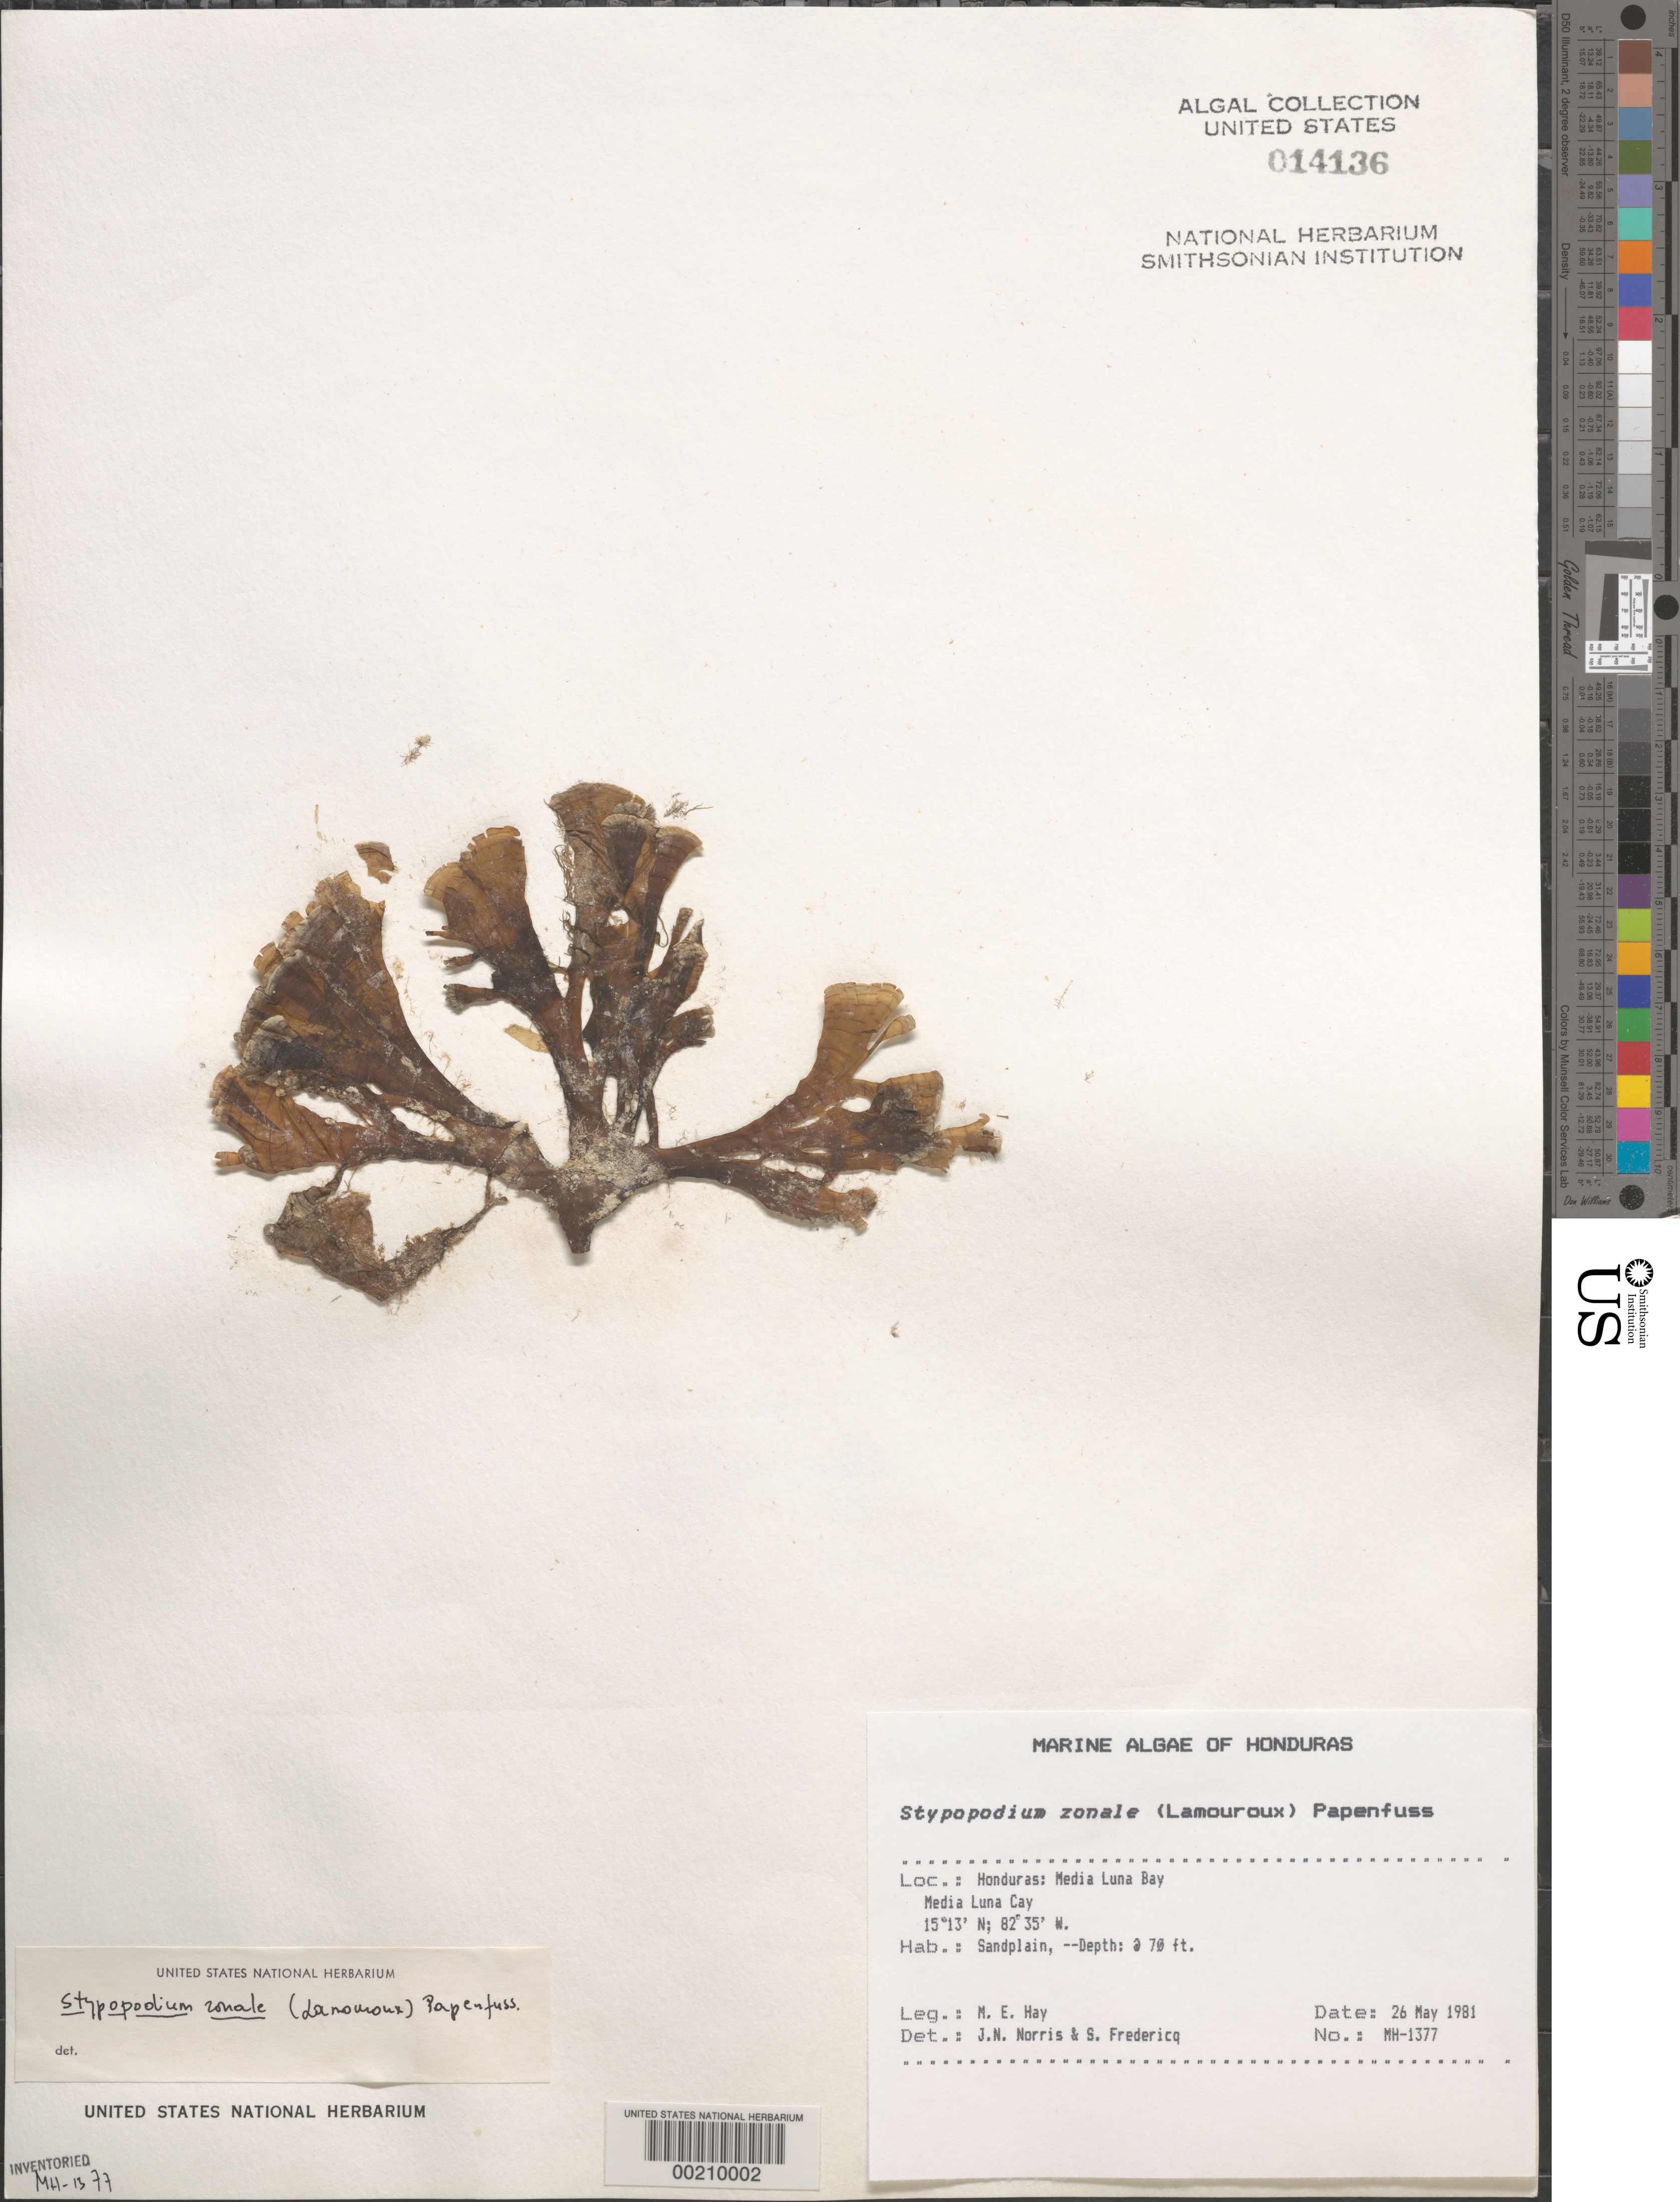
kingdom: Chromista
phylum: Ochrophyta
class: Phaeophyceae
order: Dictyotales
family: Dictyotaceae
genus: Stypopodium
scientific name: Stypopodium zonale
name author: (J.V.Lamouroux) Papenf.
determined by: Norris, J. N.; Fredericq, S.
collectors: M. E. Hay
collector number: MEH-1377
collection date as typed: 26 May 1981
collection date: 1981-05-26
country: Honduras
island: Media Luna Cay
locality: Media Luna Bay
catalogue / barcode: US 14136